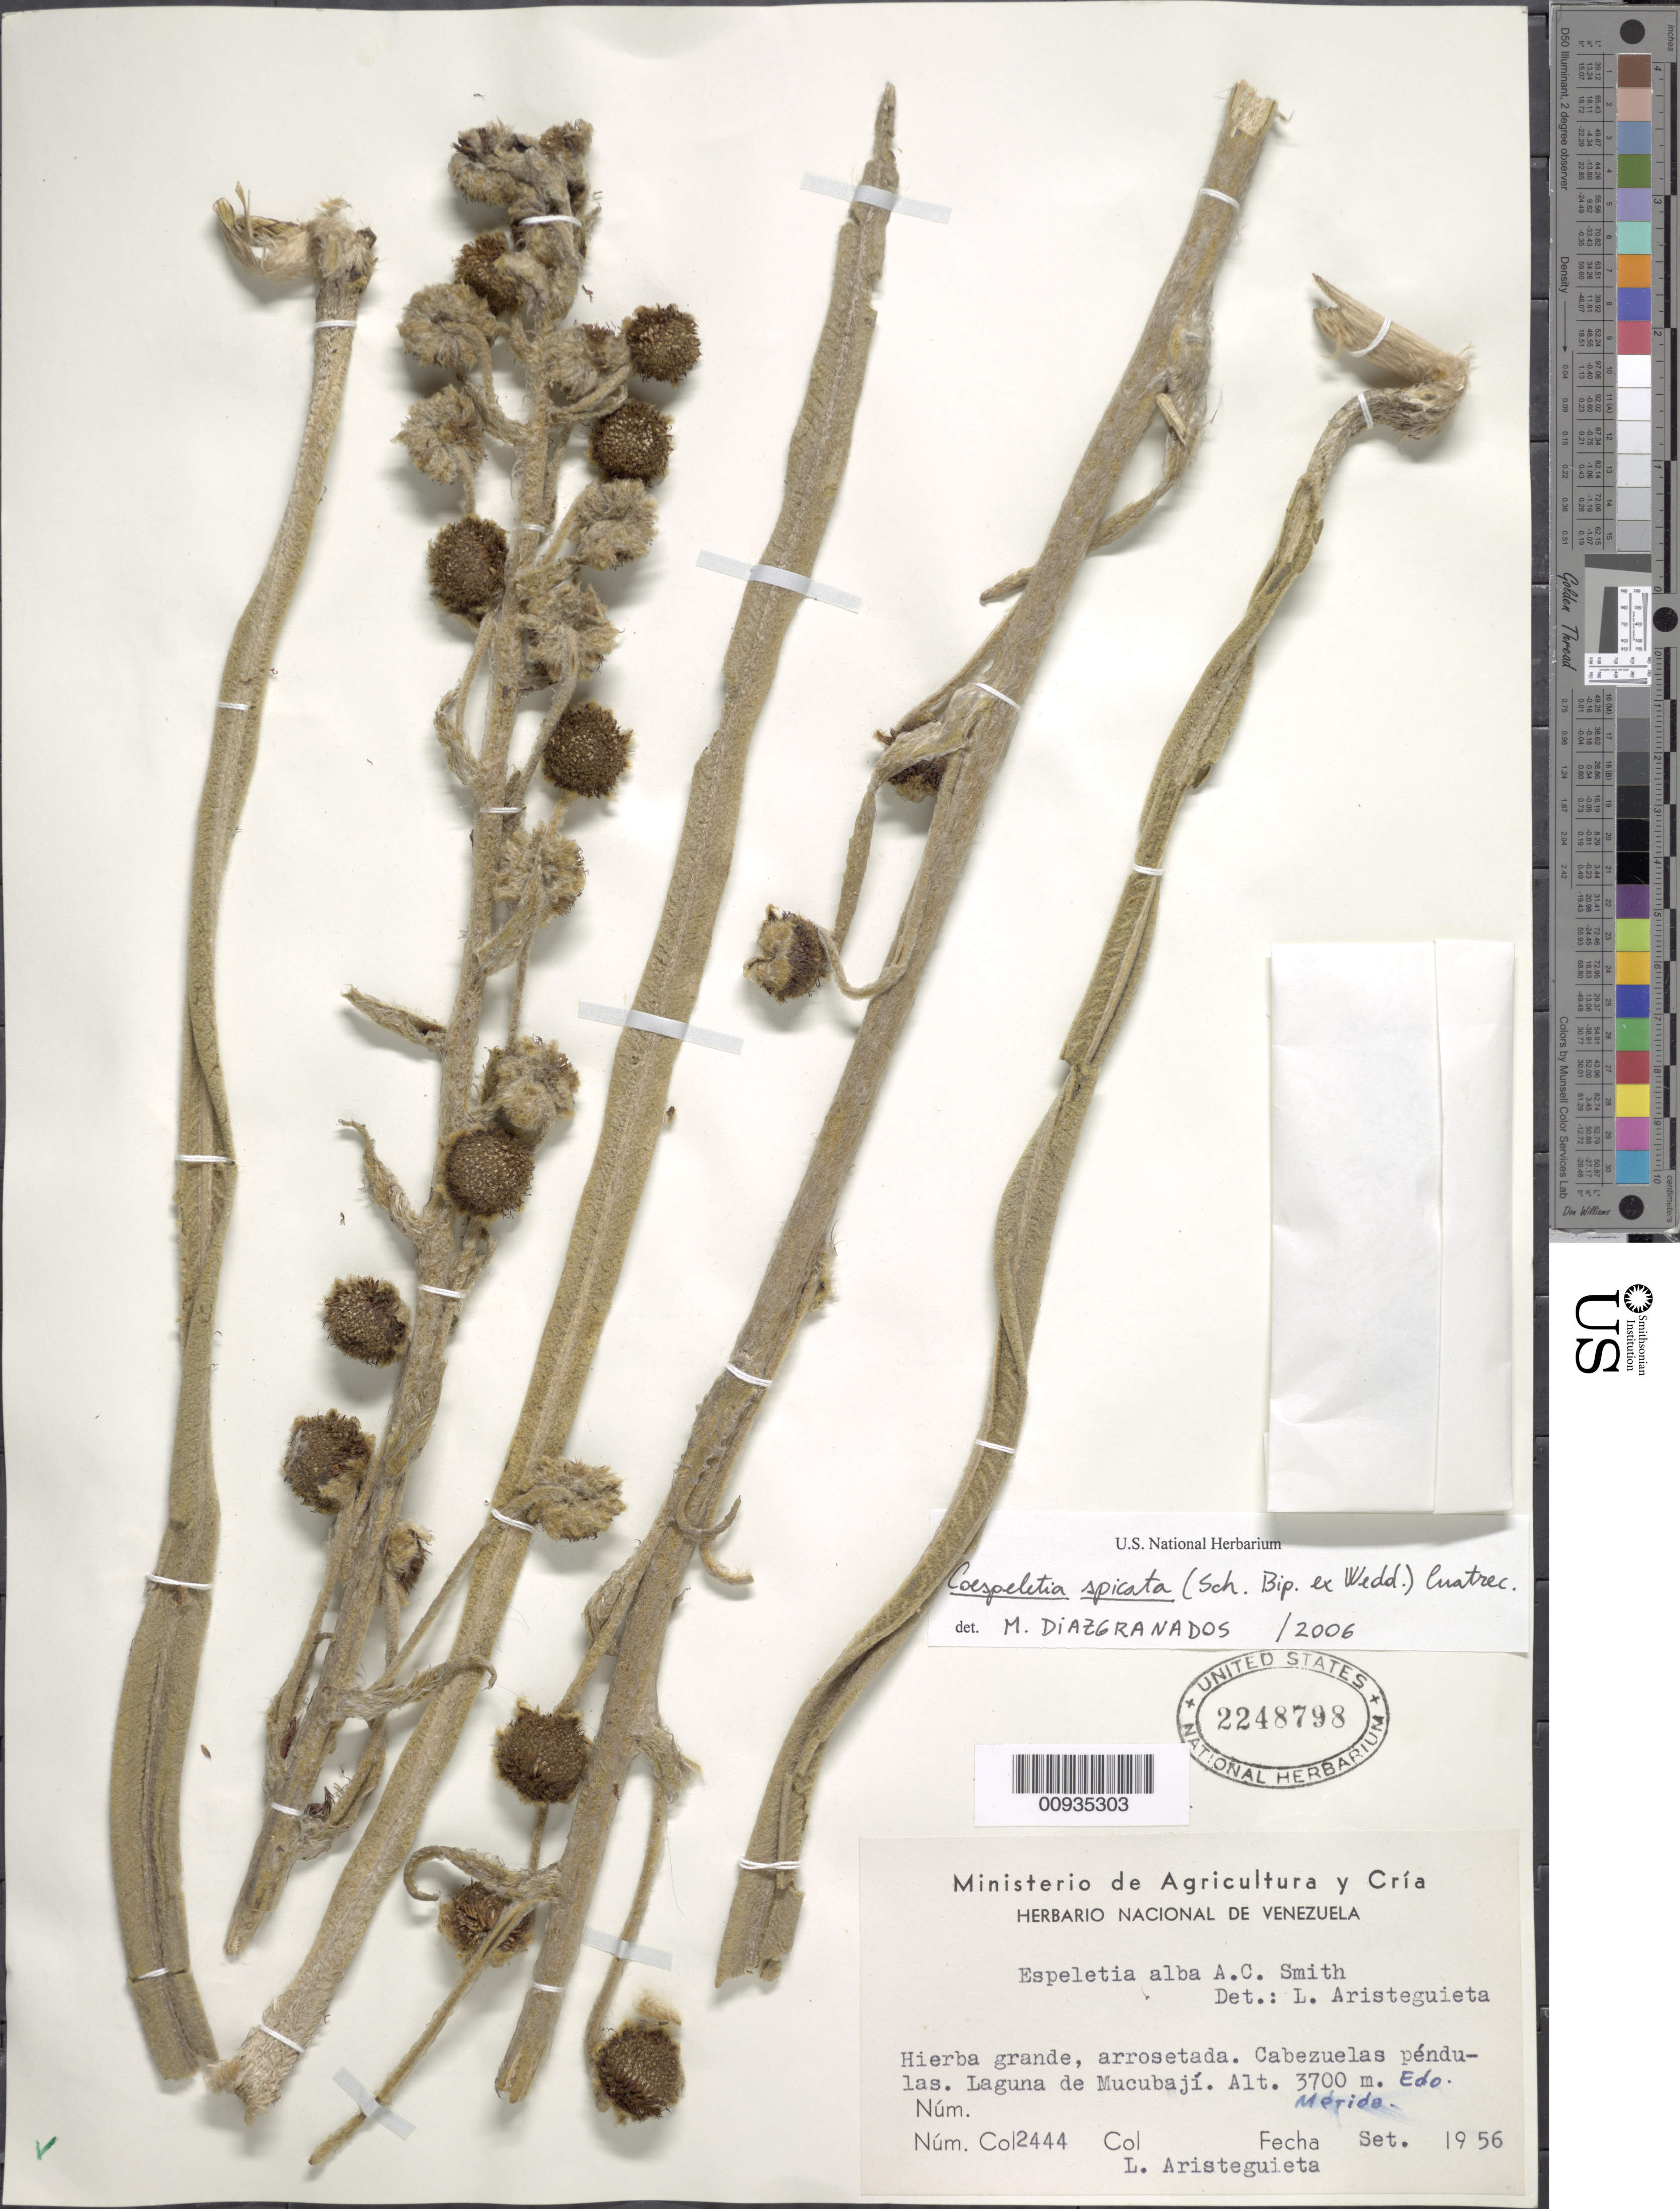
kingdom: Plantae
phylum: Tracheophyta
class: Magnoliopsida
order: Asterales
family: Asteraceae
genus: Coespeletia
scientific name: Coespeletia spicata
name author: (Sch. Bip. ex Wedd.) Cuatrec.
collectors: L. Aristeguieta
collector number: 2444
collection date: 1956-09-01/1956-09-30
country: Venezuela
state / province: Mérida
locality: Laguna de Mucubají.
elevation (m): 3700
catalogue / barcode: US 2248798